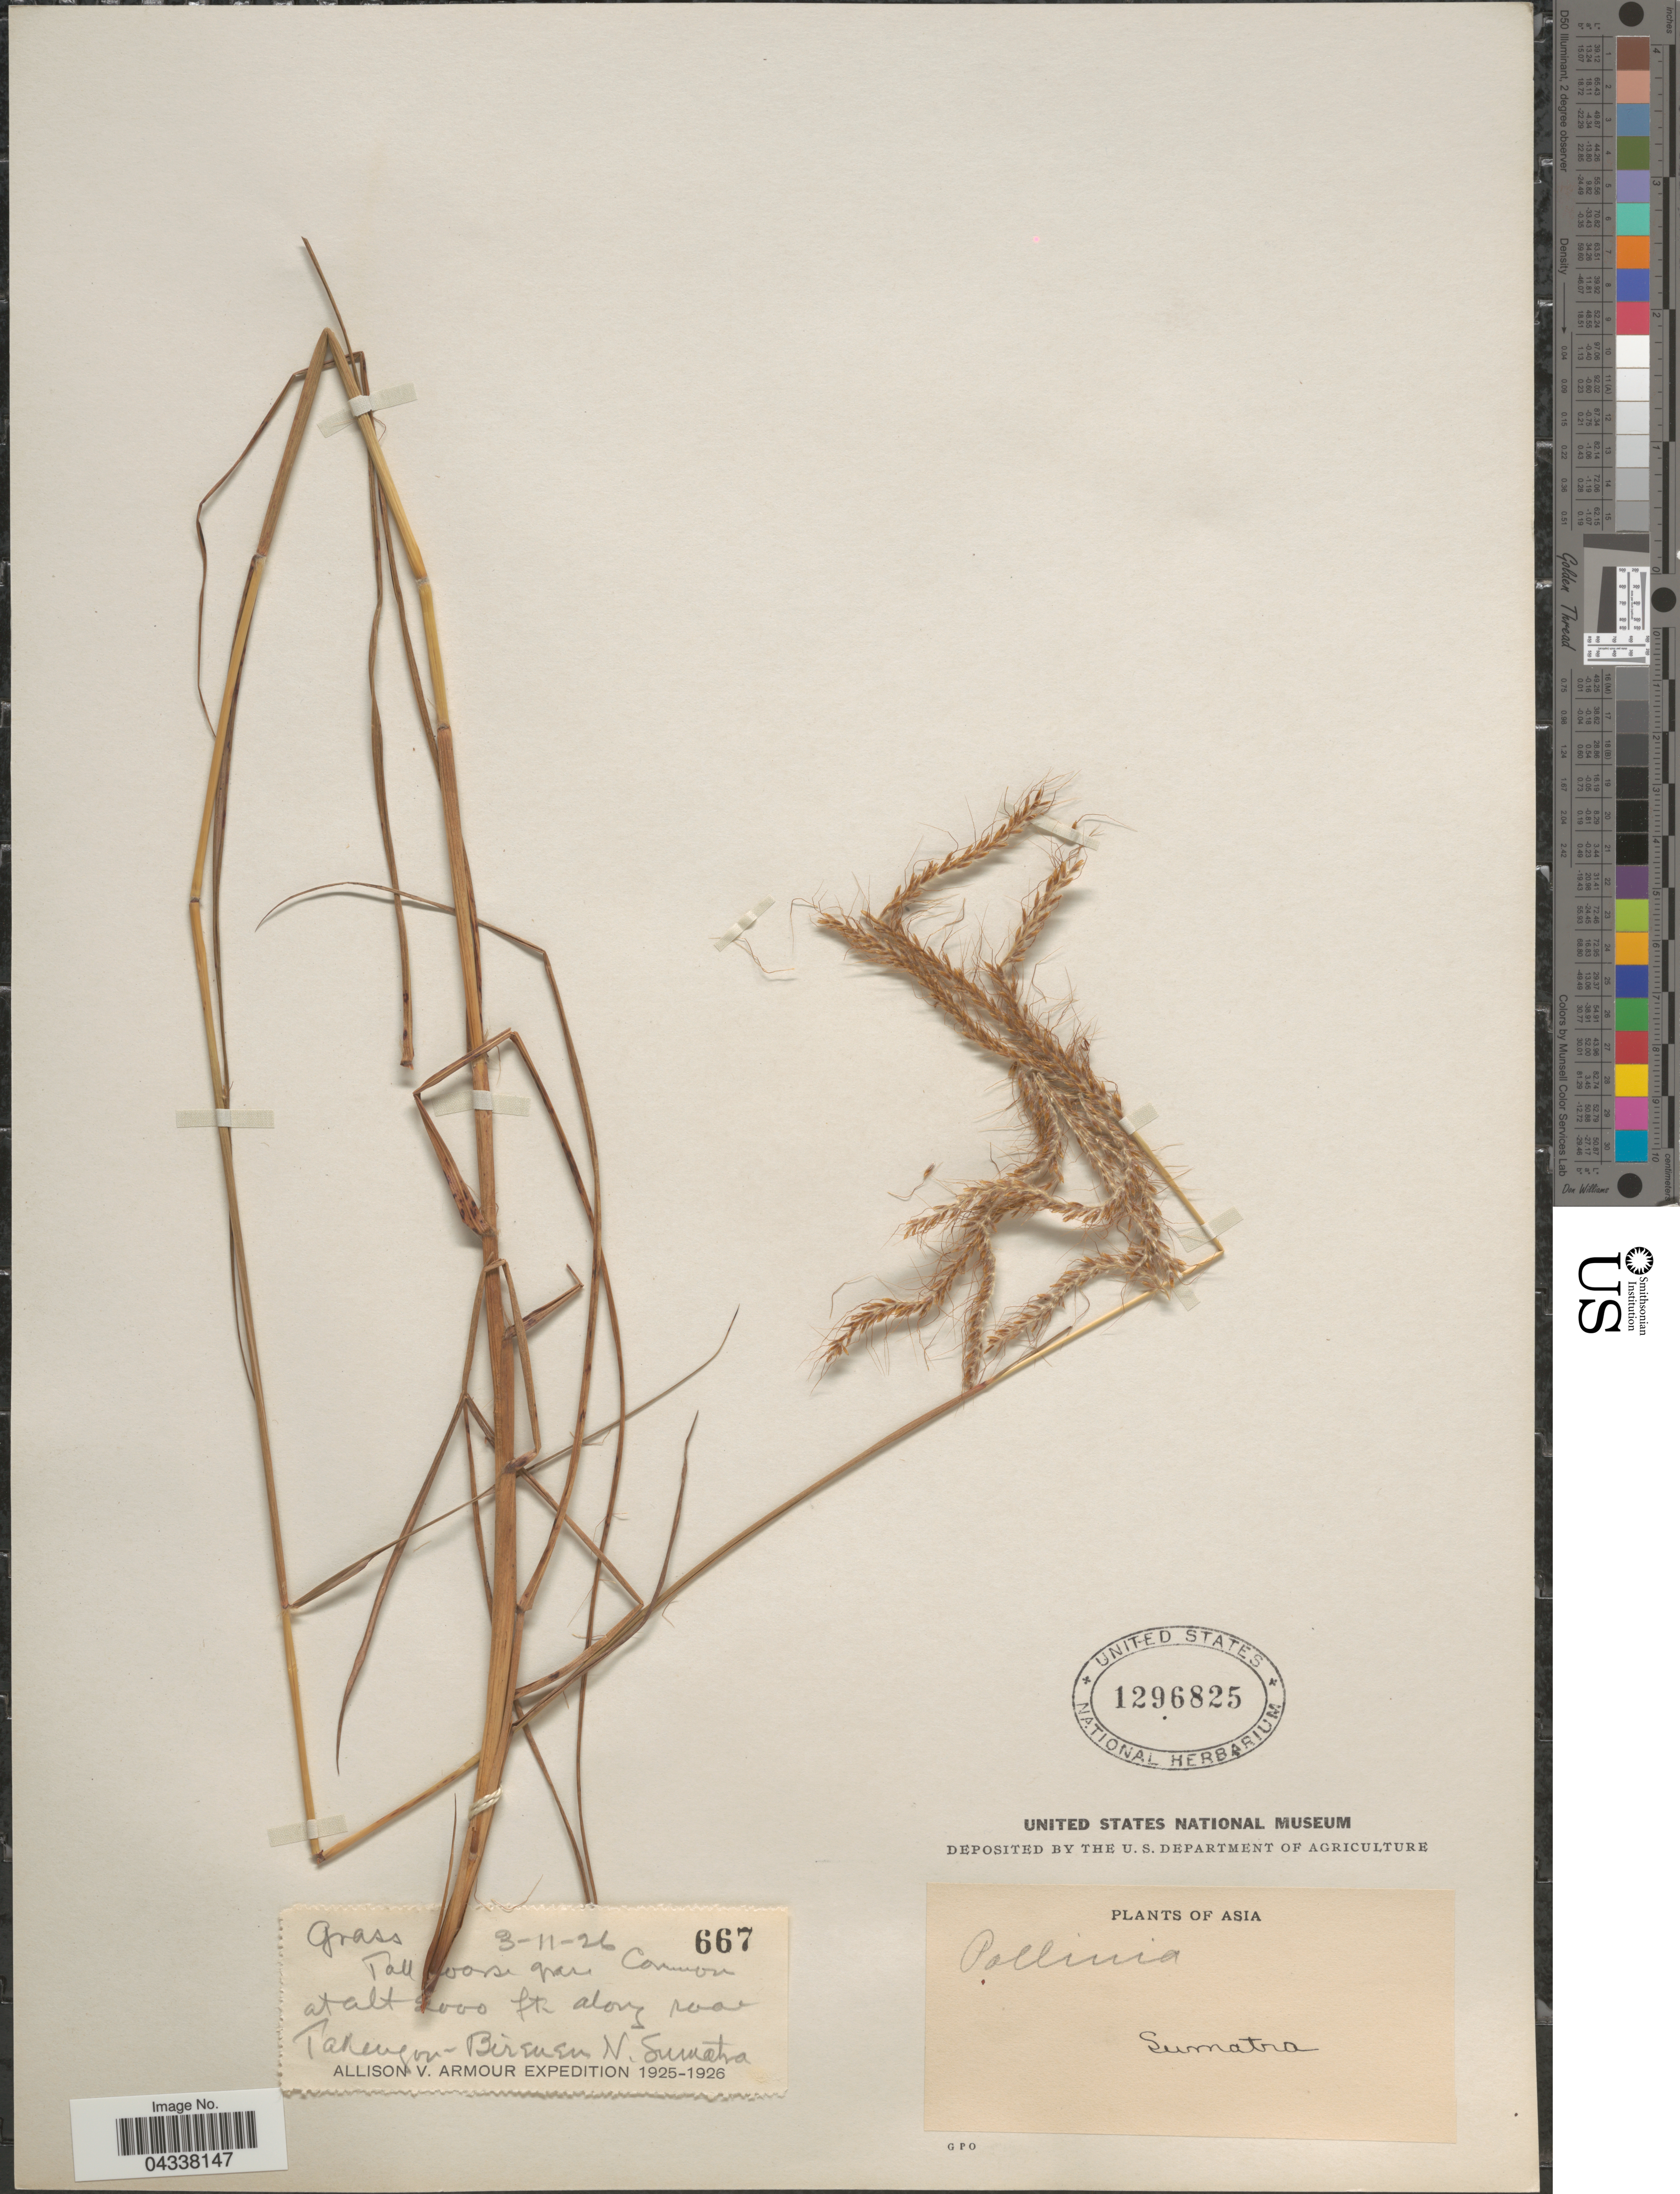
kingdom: Plantae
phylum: Tracheophyta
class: Liliopsida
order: Poales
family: Poaceae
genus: Pseudopogonatherum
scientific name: Pseudopogonatherum trispicatum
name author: (Schult.) Ohwi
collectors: Allison V. Armour Expedition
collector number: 667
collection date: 1926-11-03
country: Indonesia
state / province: Sumatra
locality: Takengon-Bireuen. N. Sumatra.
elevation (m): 610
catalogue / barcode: US 1296825